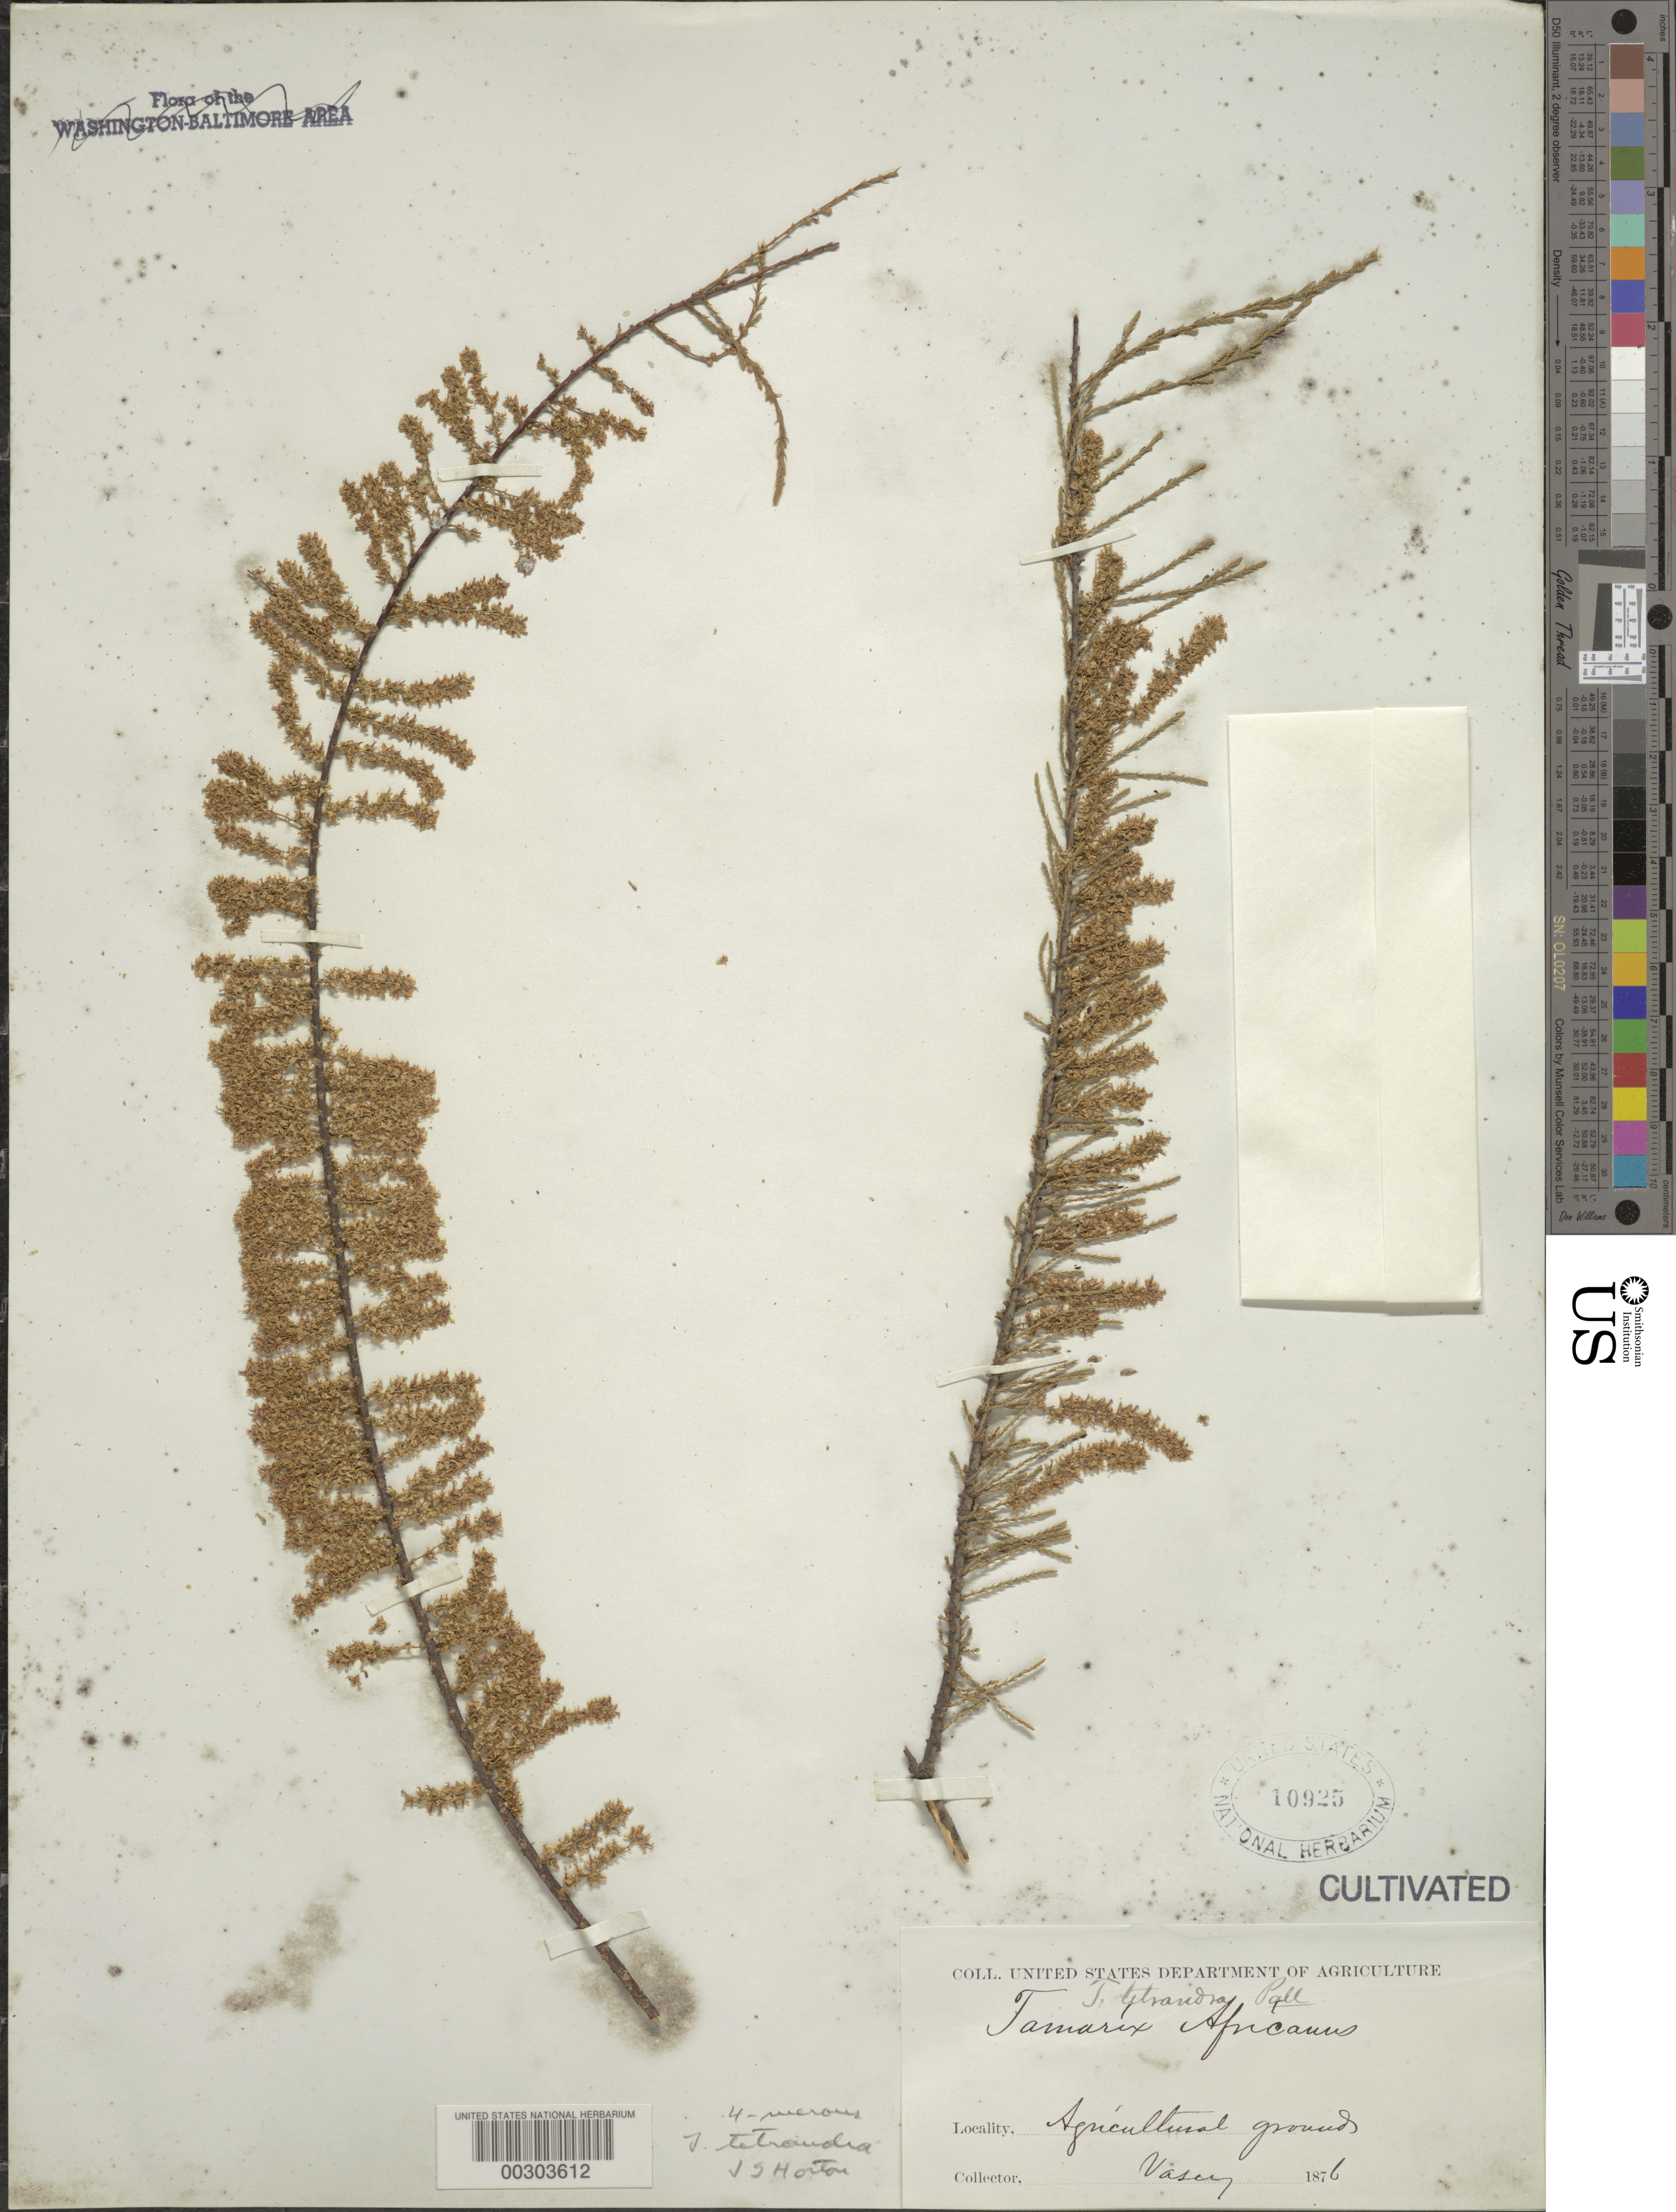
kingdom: Plantae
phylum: Tracheophyta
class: Magnoliopsida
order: Caryophyllales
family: Tamaricaceae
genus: Tamarix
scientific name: Tamarix tetrandra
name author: Pall. ex M. Bieb.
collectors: G. R. Vasey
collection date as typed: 1876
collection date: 1876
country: United States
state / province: District of Columbia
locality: Department of Agriculture grounds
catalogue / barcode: US 10925